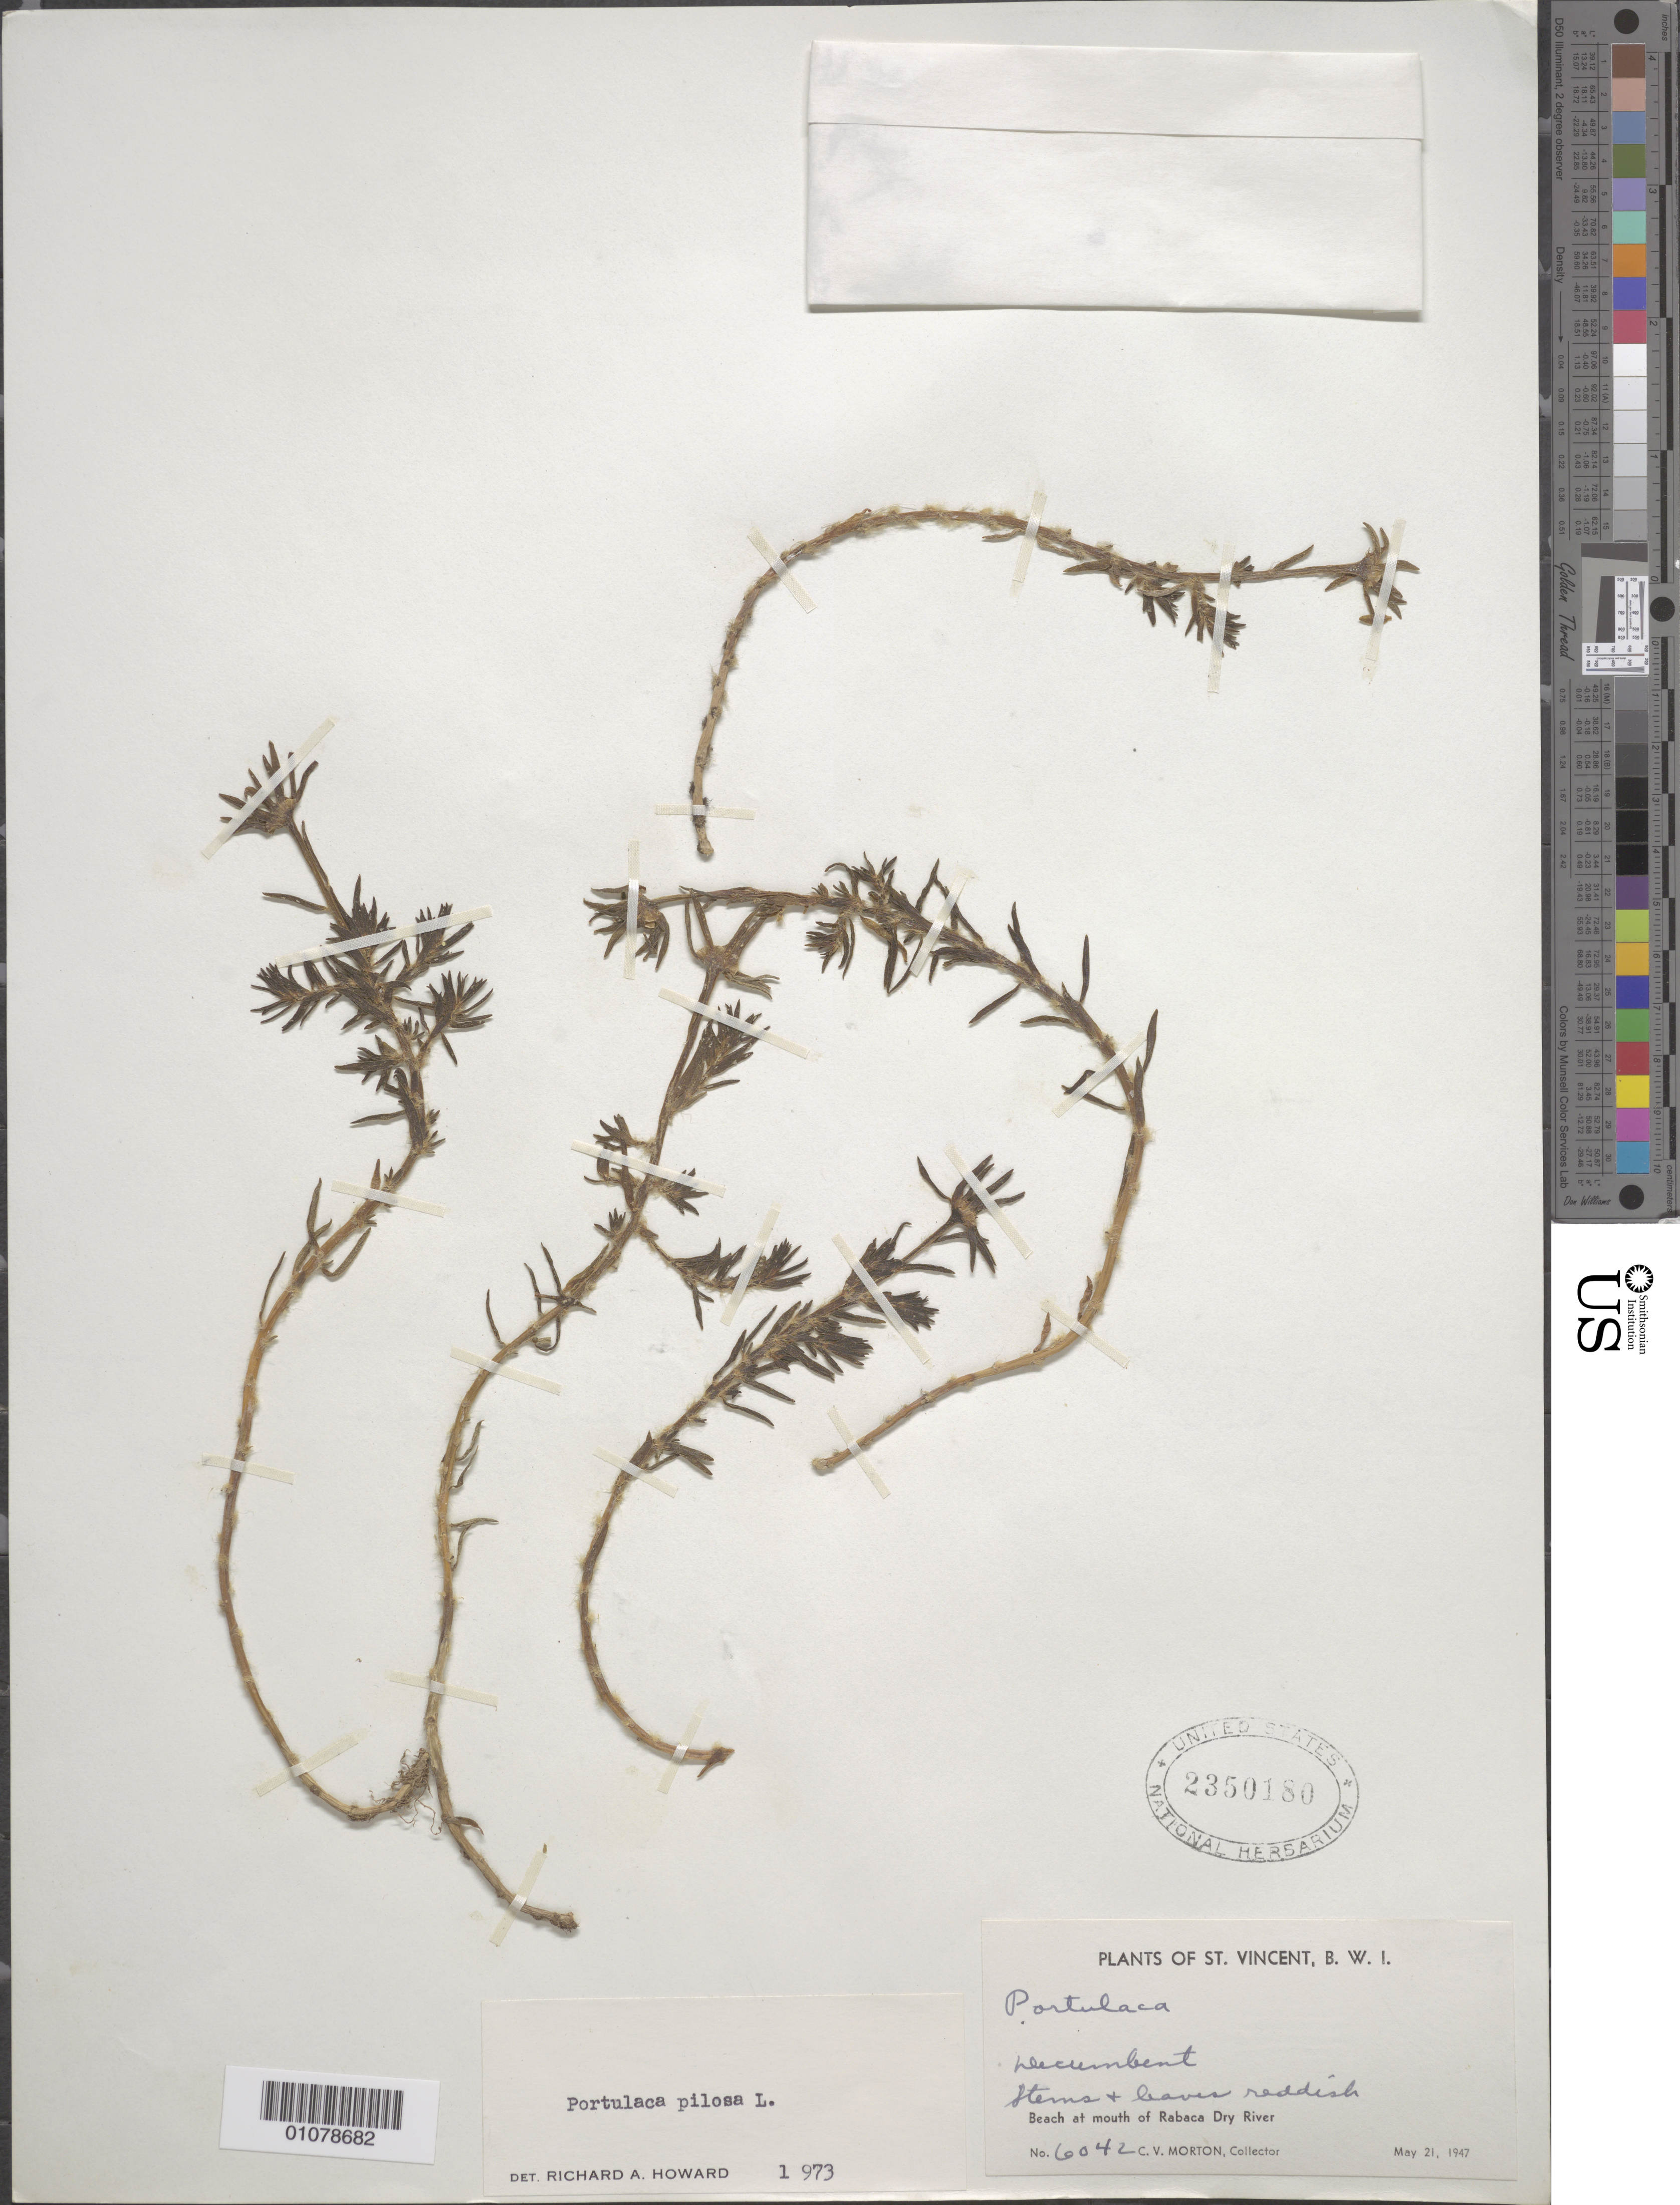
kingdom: Plantae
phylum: Tracheophyta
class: Magnoliopsida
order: Caryophyllales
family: Portulacaceae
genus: Portulaca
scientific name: Portulaca pilosa f. pilosa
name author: L.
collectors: C. V. Morton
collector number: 6042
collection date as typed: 21 May 1947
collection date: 1947-05-21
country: St. Vincent - Grenadines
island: St. Vincent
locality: At mouth of Rabaca Dry River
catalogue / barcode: US 2350180